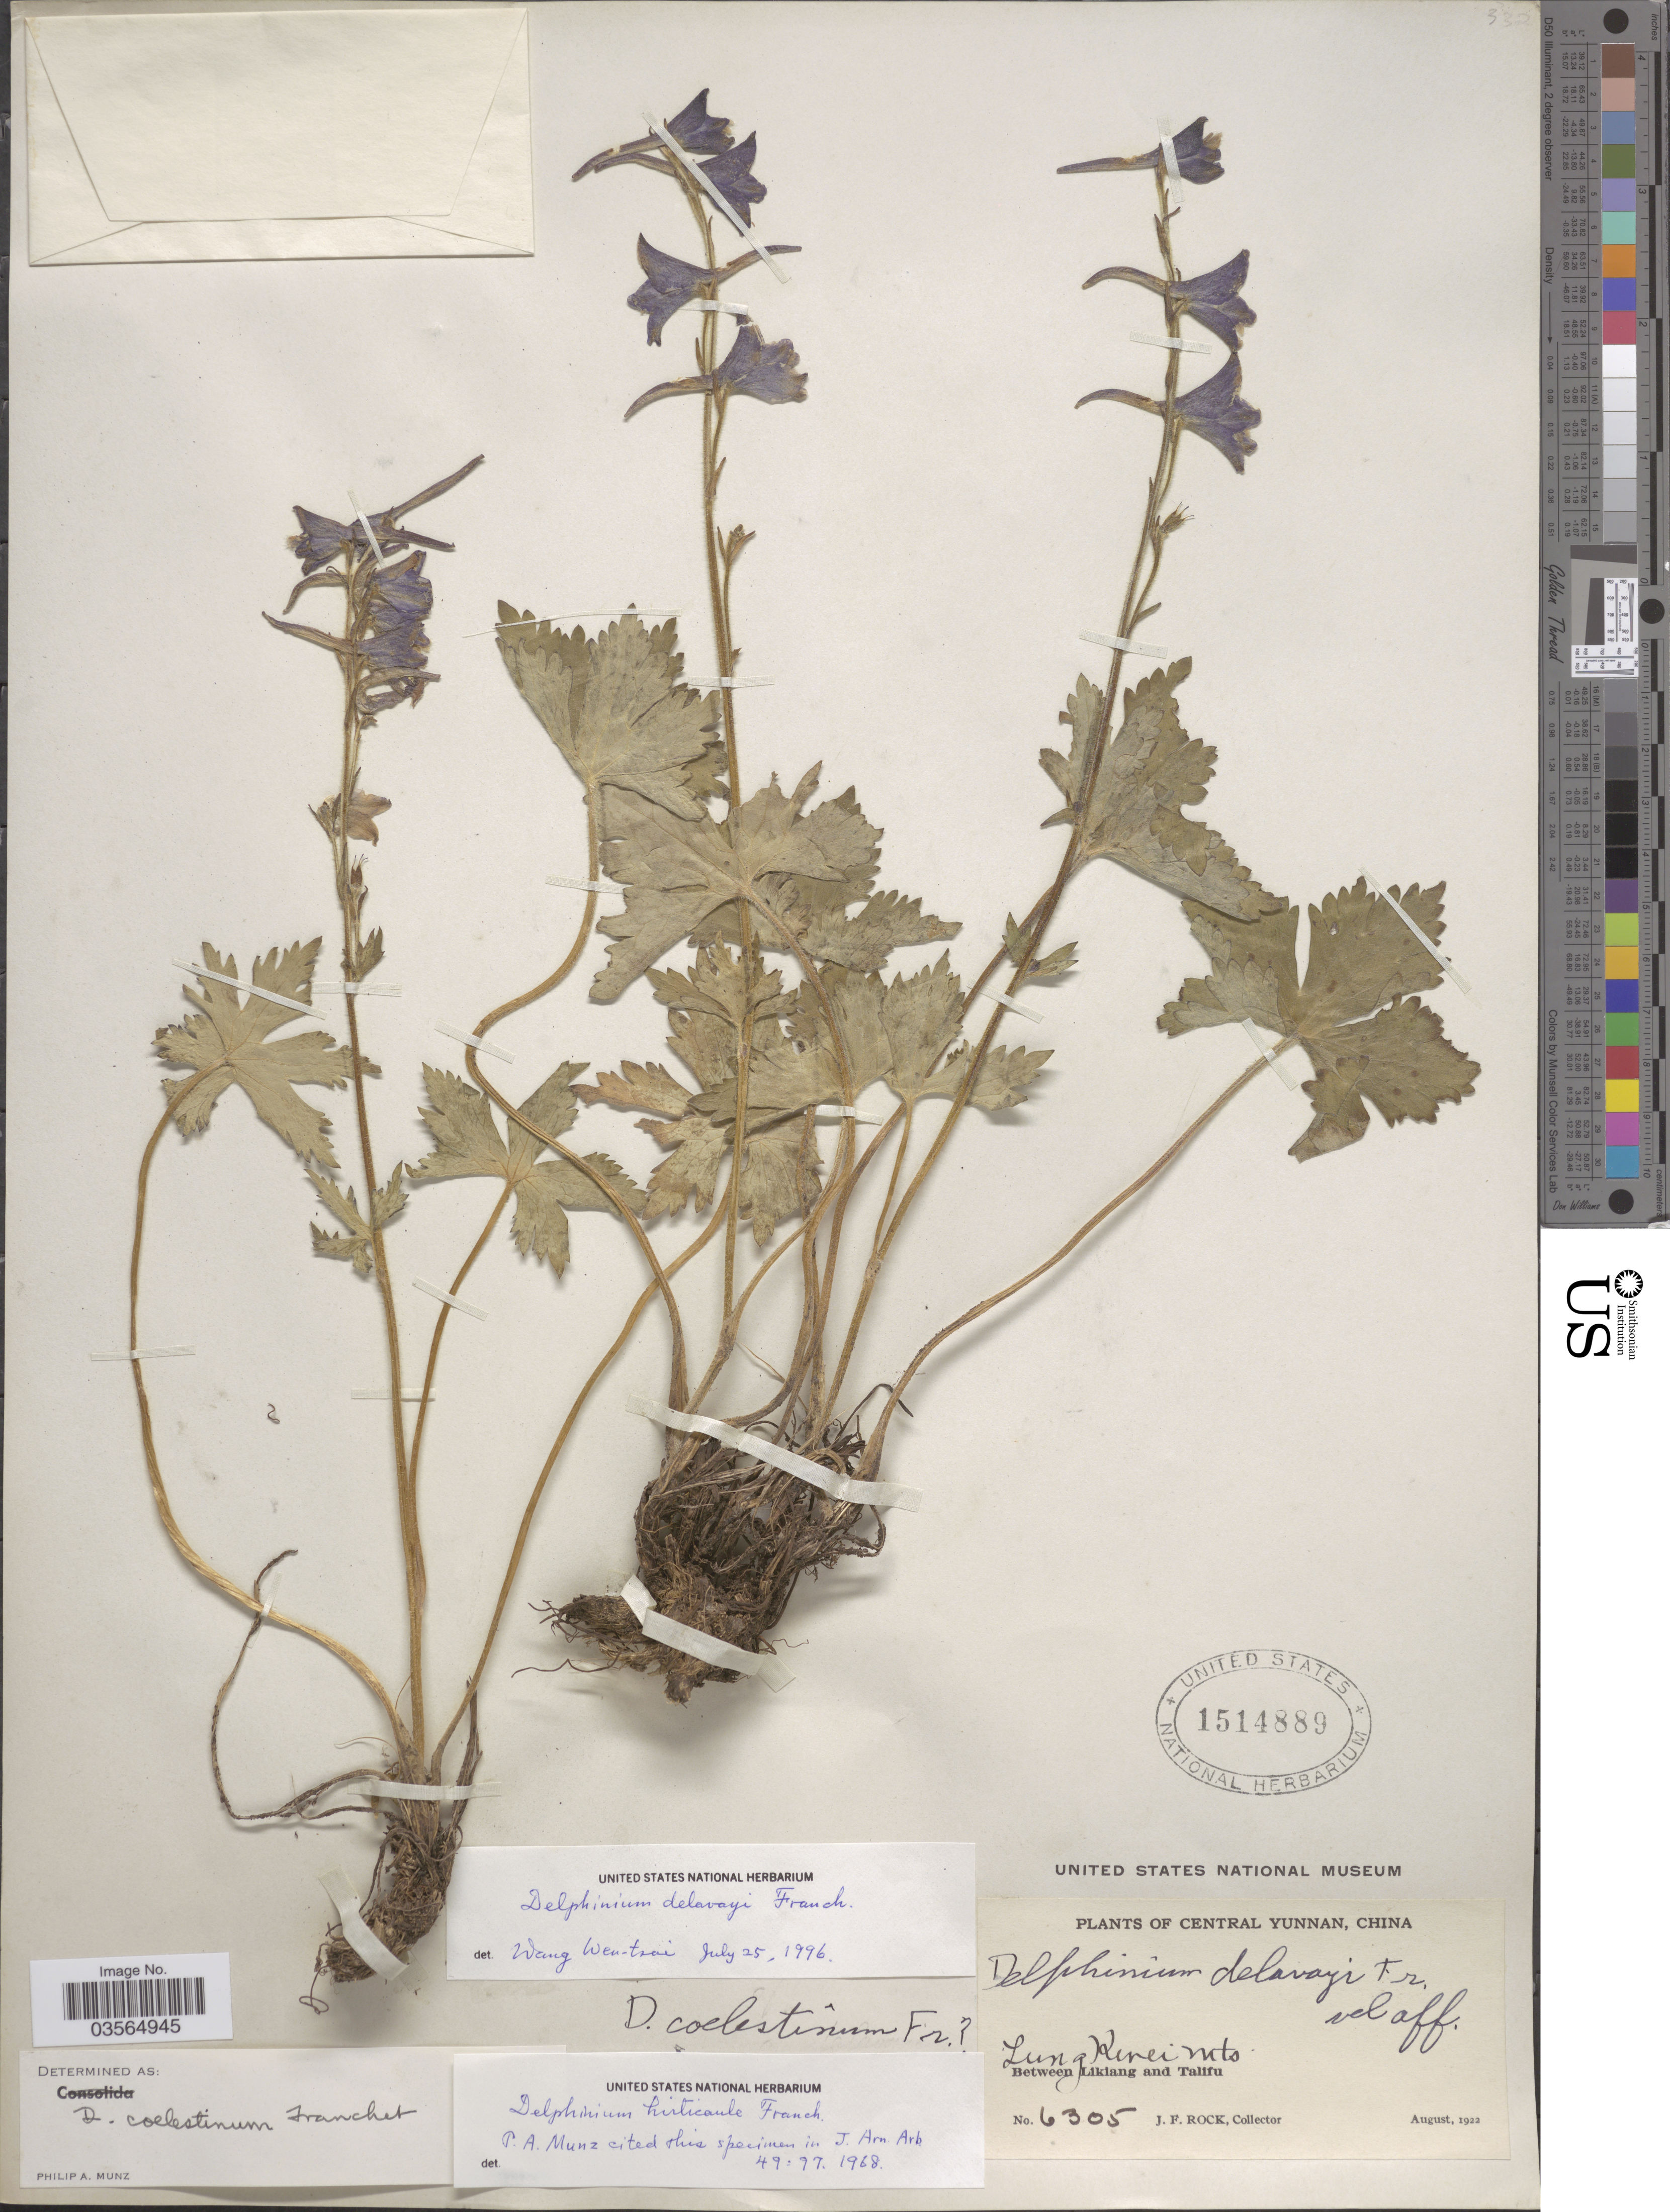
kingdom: Plantae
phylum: Tracheophyta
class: Magnoliopsida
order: Ranunculales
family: Ranunculaceae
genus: Delphinium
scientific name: Delphinium delavayi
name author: Franch.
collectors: J. Rock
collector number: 6305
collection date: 1922-08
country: China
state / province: Yunnan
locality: Central Yunnan. Lung Kerei Mts. Between Likiang and Talifu.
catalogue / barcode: US 1514889